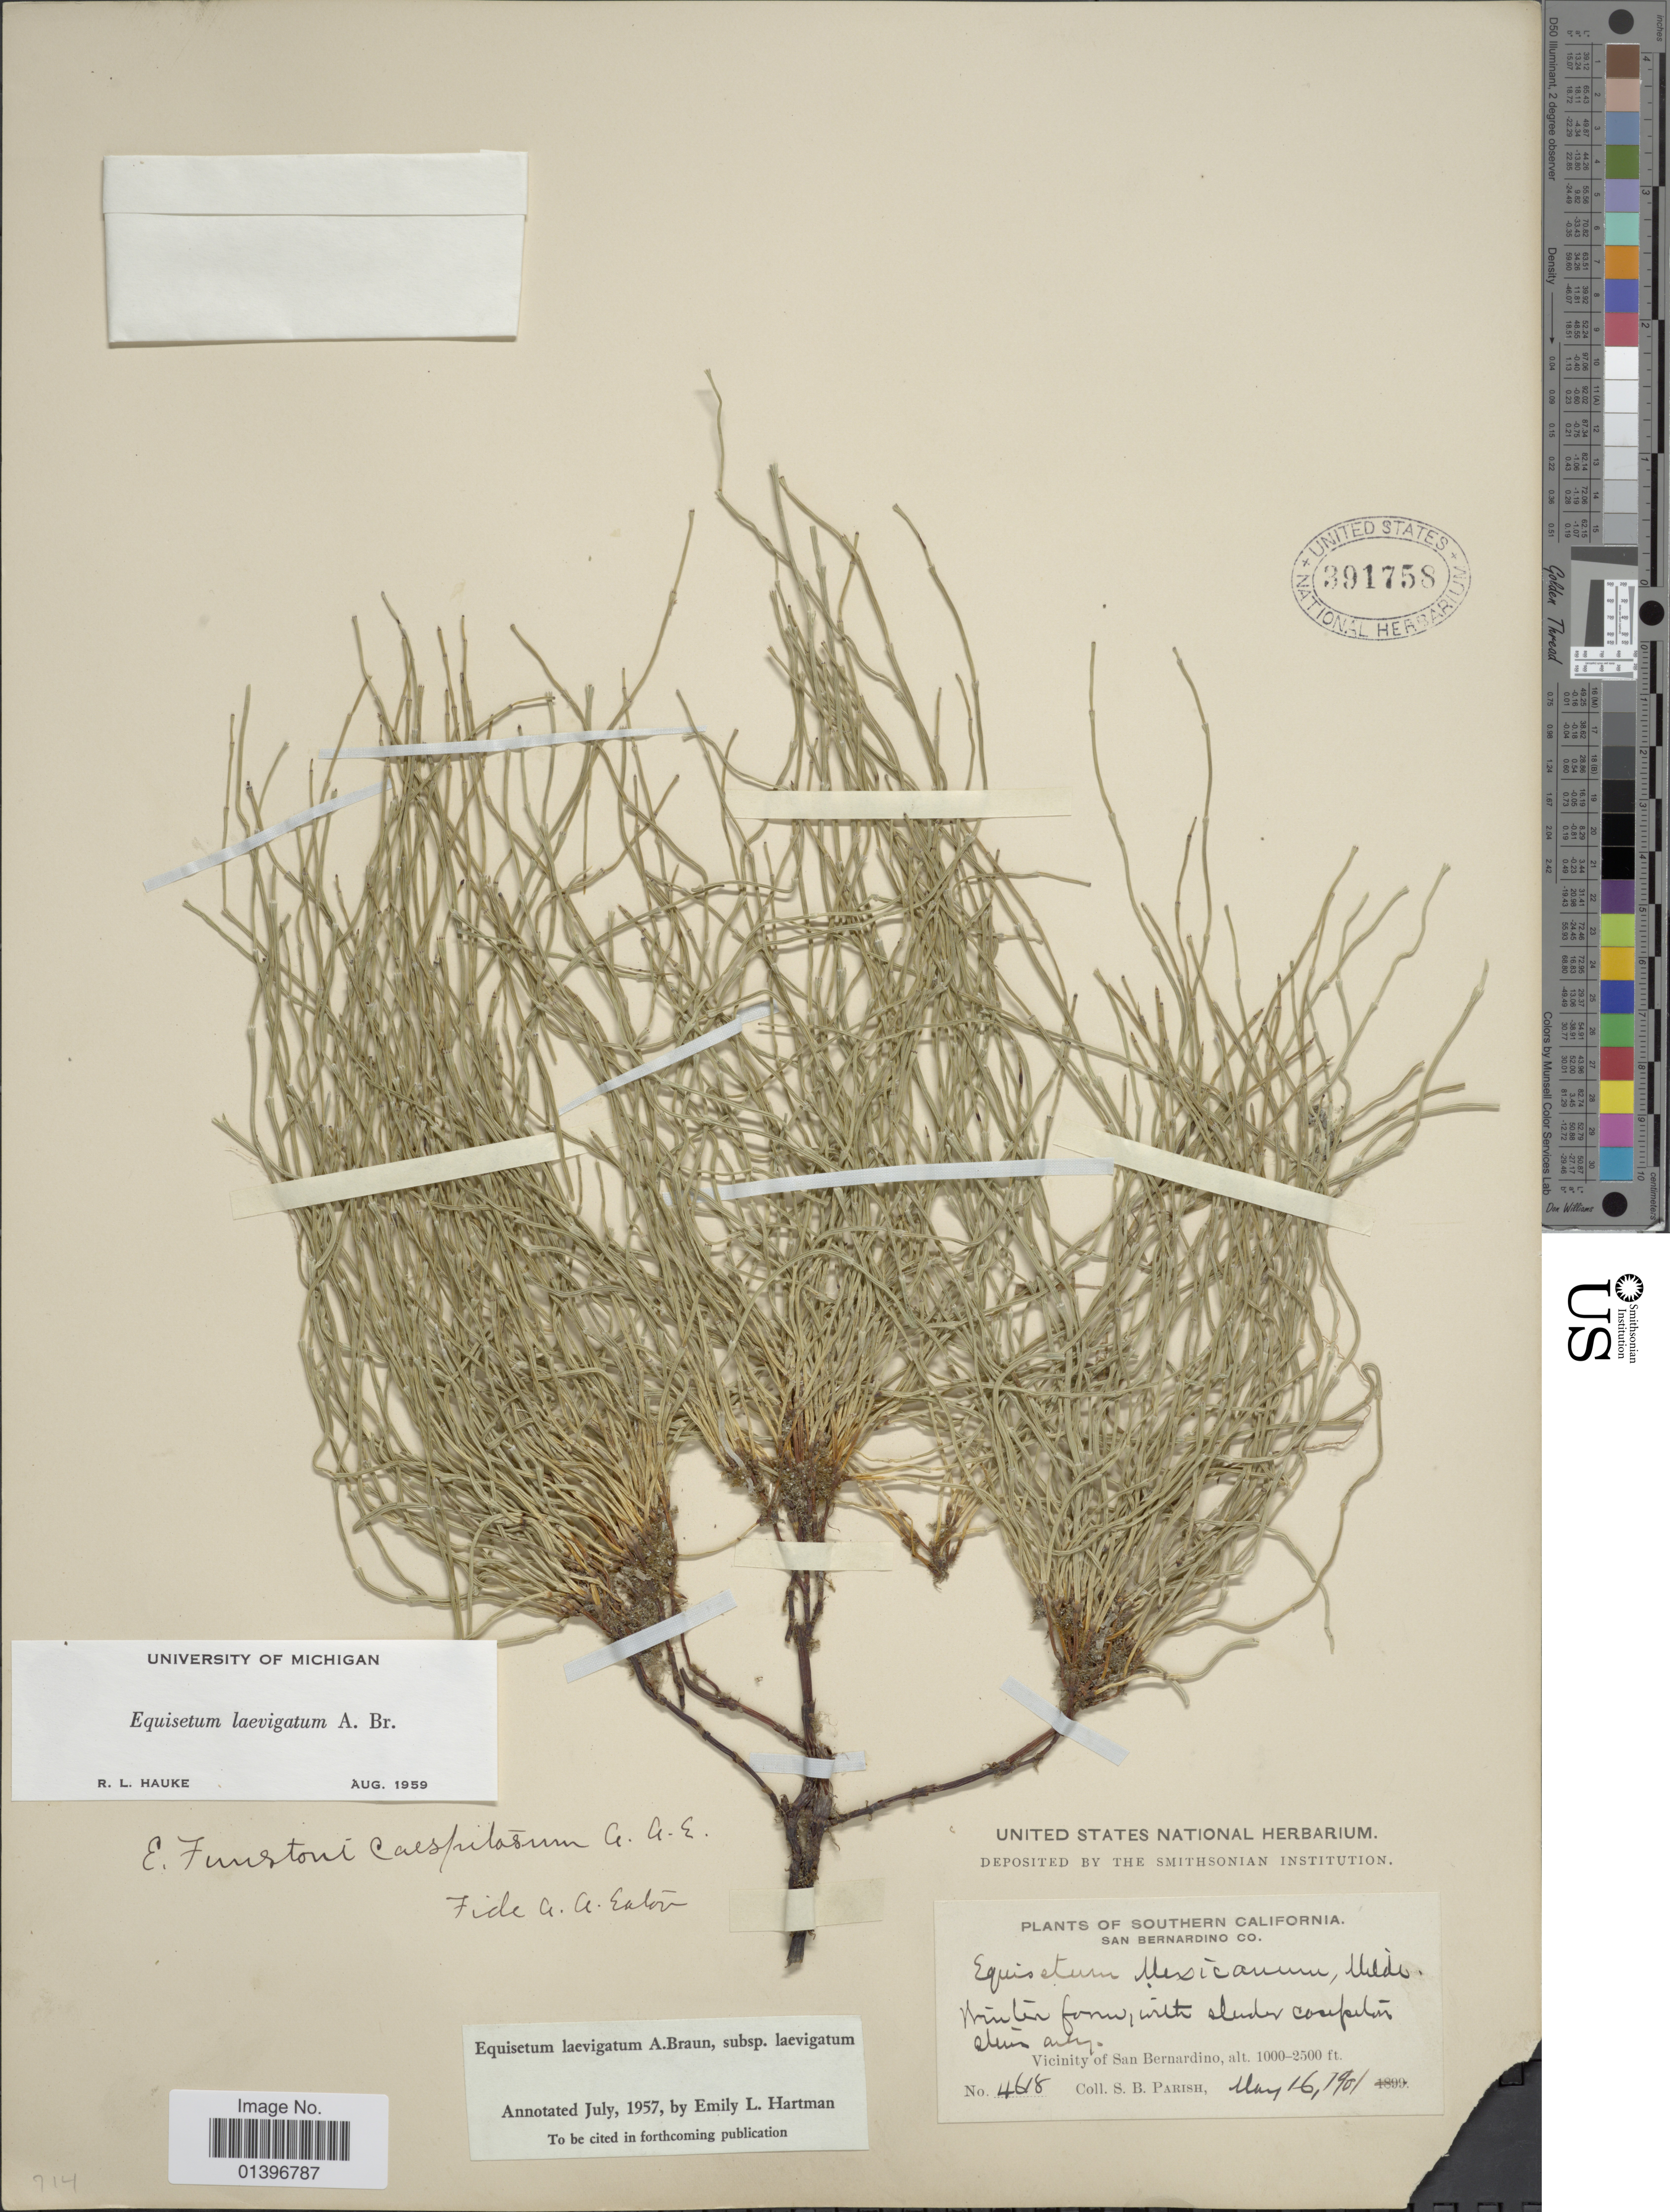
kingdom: Plantae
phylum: Tracheophyta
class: Polypodiopsida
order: Equisetales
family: Equisetaceae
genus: Equisetum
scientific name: Equisetum laevigatum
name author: A. Braun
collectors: S. B. Parish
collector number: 4618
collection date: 1901-05-16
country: United States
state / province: California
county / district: San Bernardino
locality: Southern California. San Bernardino Co. Vicinity of San Bernardino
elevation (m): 305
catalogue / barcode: US 391758